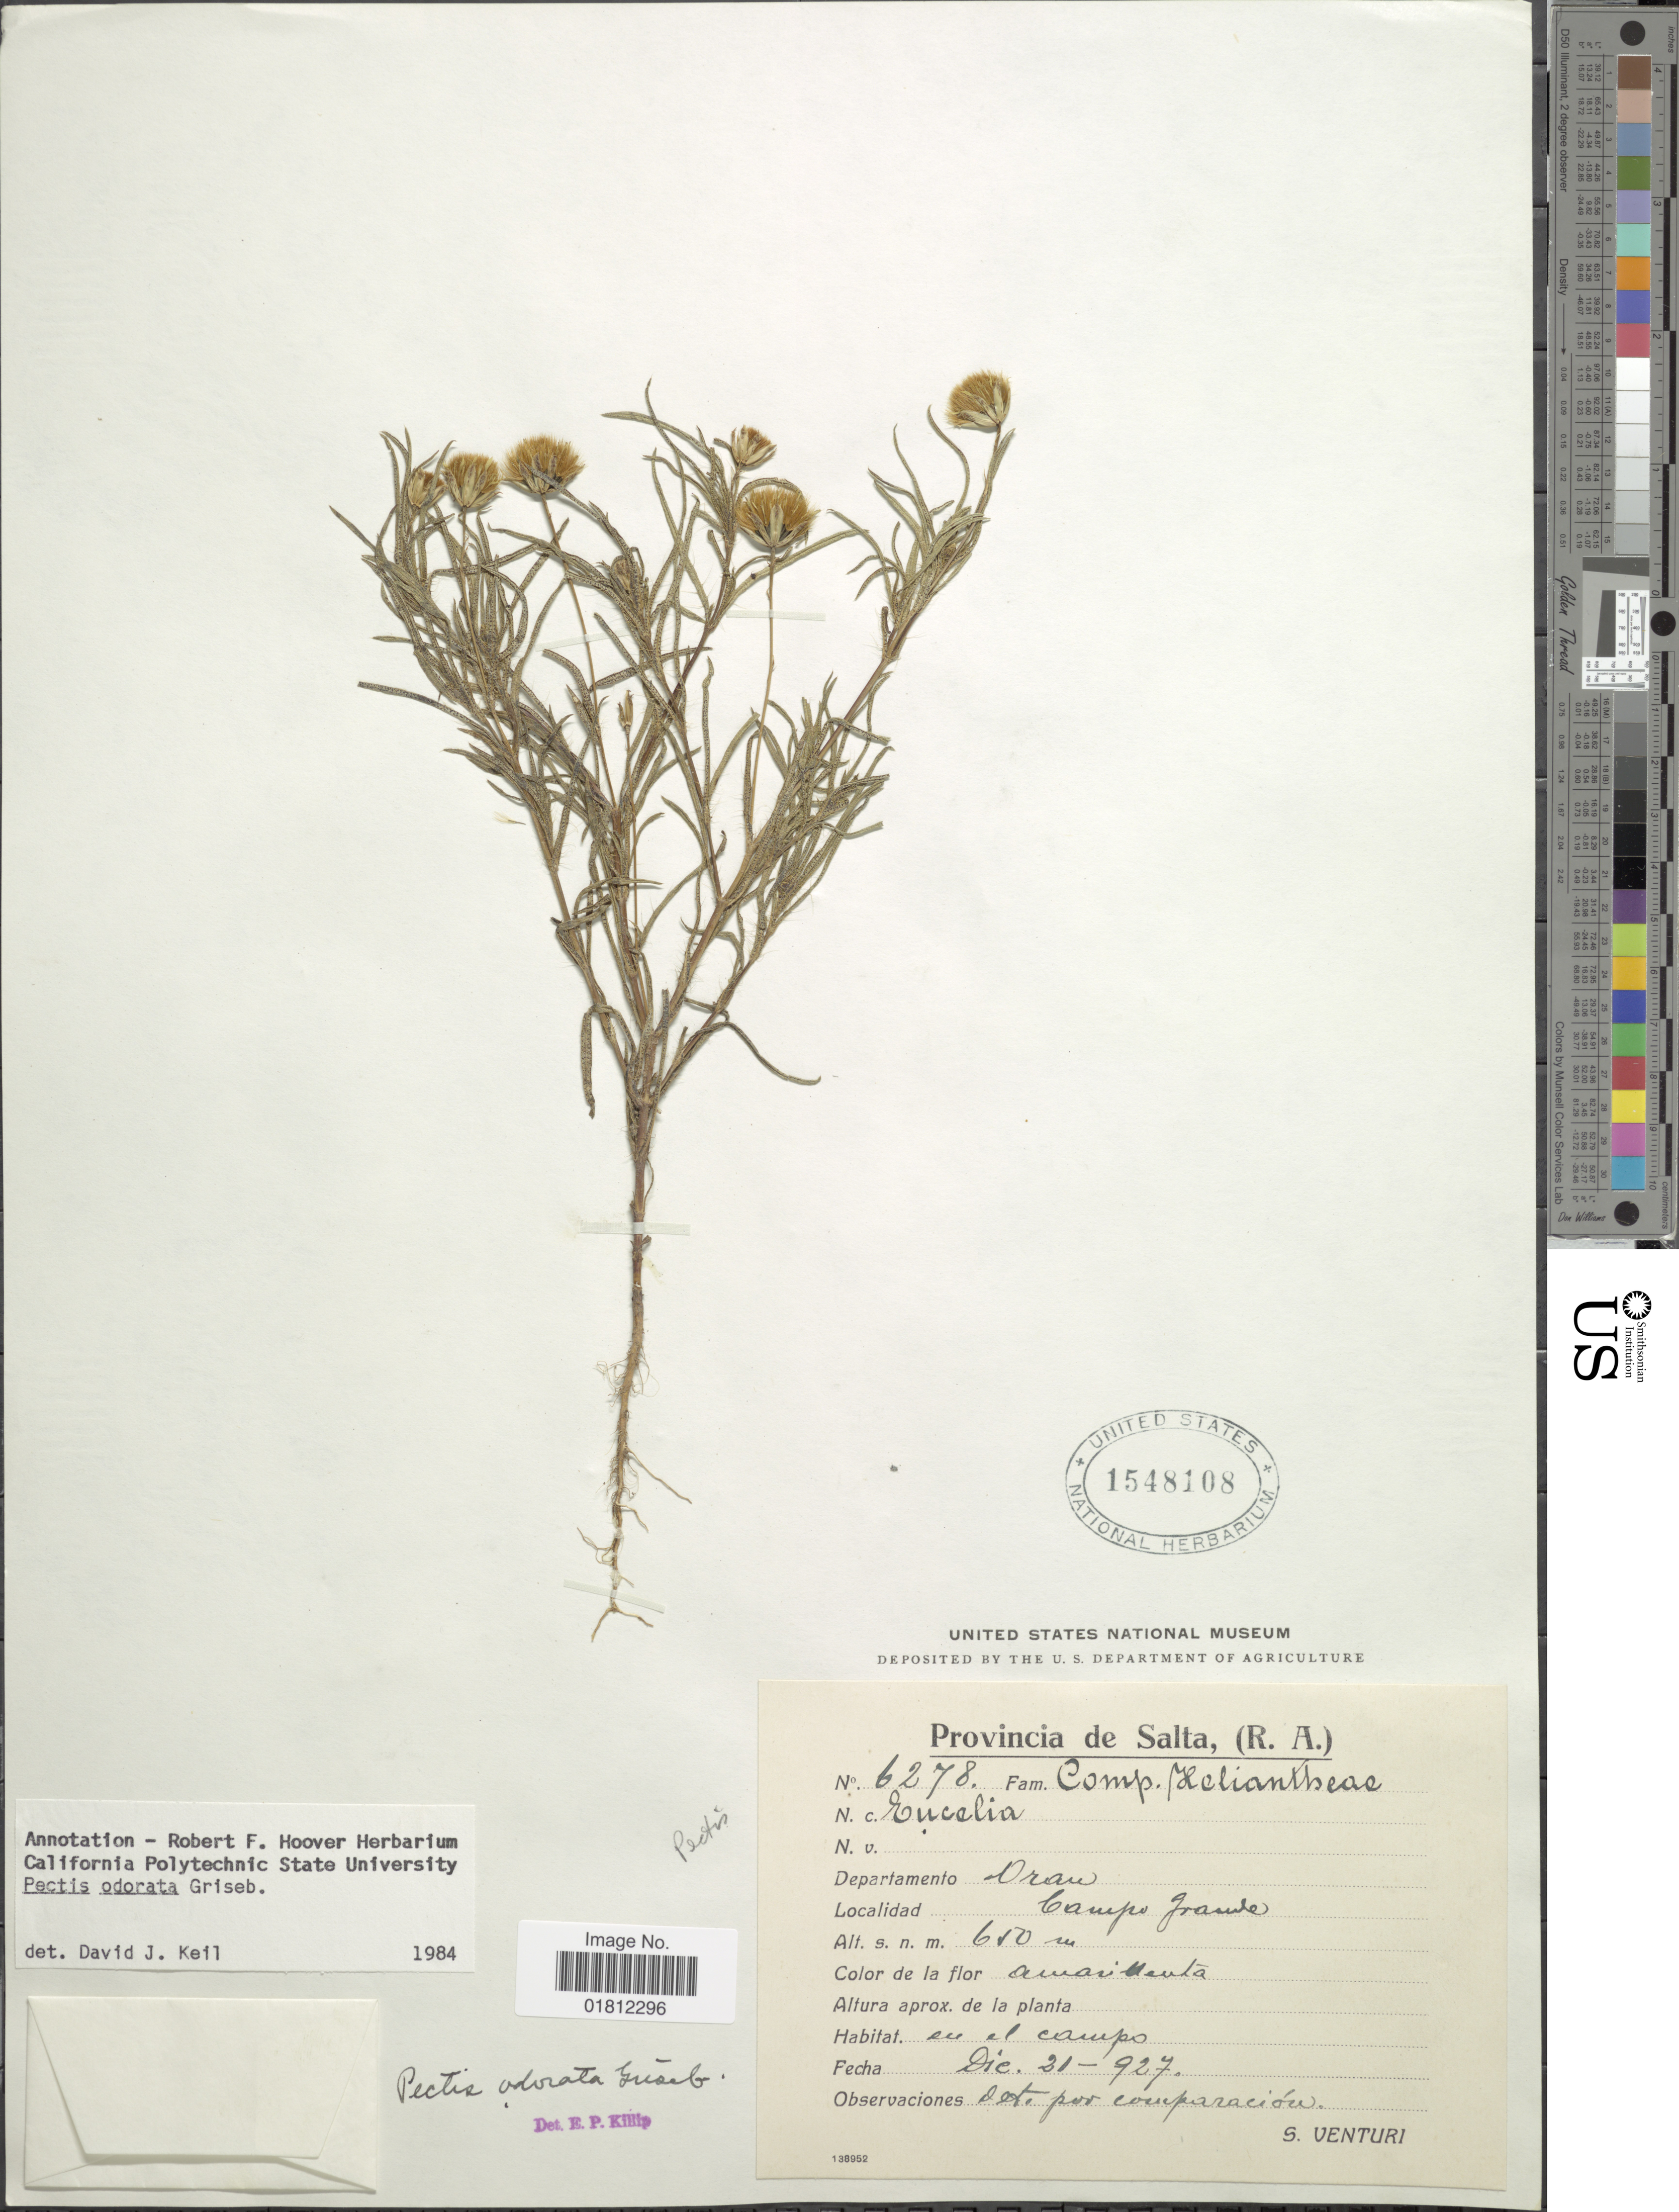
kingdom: Plantae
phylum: Tracheophyta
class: Magnoliopsida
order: Asterales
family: Asteraceae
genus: Pectis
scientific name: Pectis odorata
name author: Griseb.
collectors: S. Venturi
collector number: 6278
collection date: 1927-12-21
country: Argentina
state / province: Salta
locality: Provimcia de Salta ( R.A. ). Departamento Oran. Campo Grande.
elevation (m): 650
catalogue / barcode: US 1548108